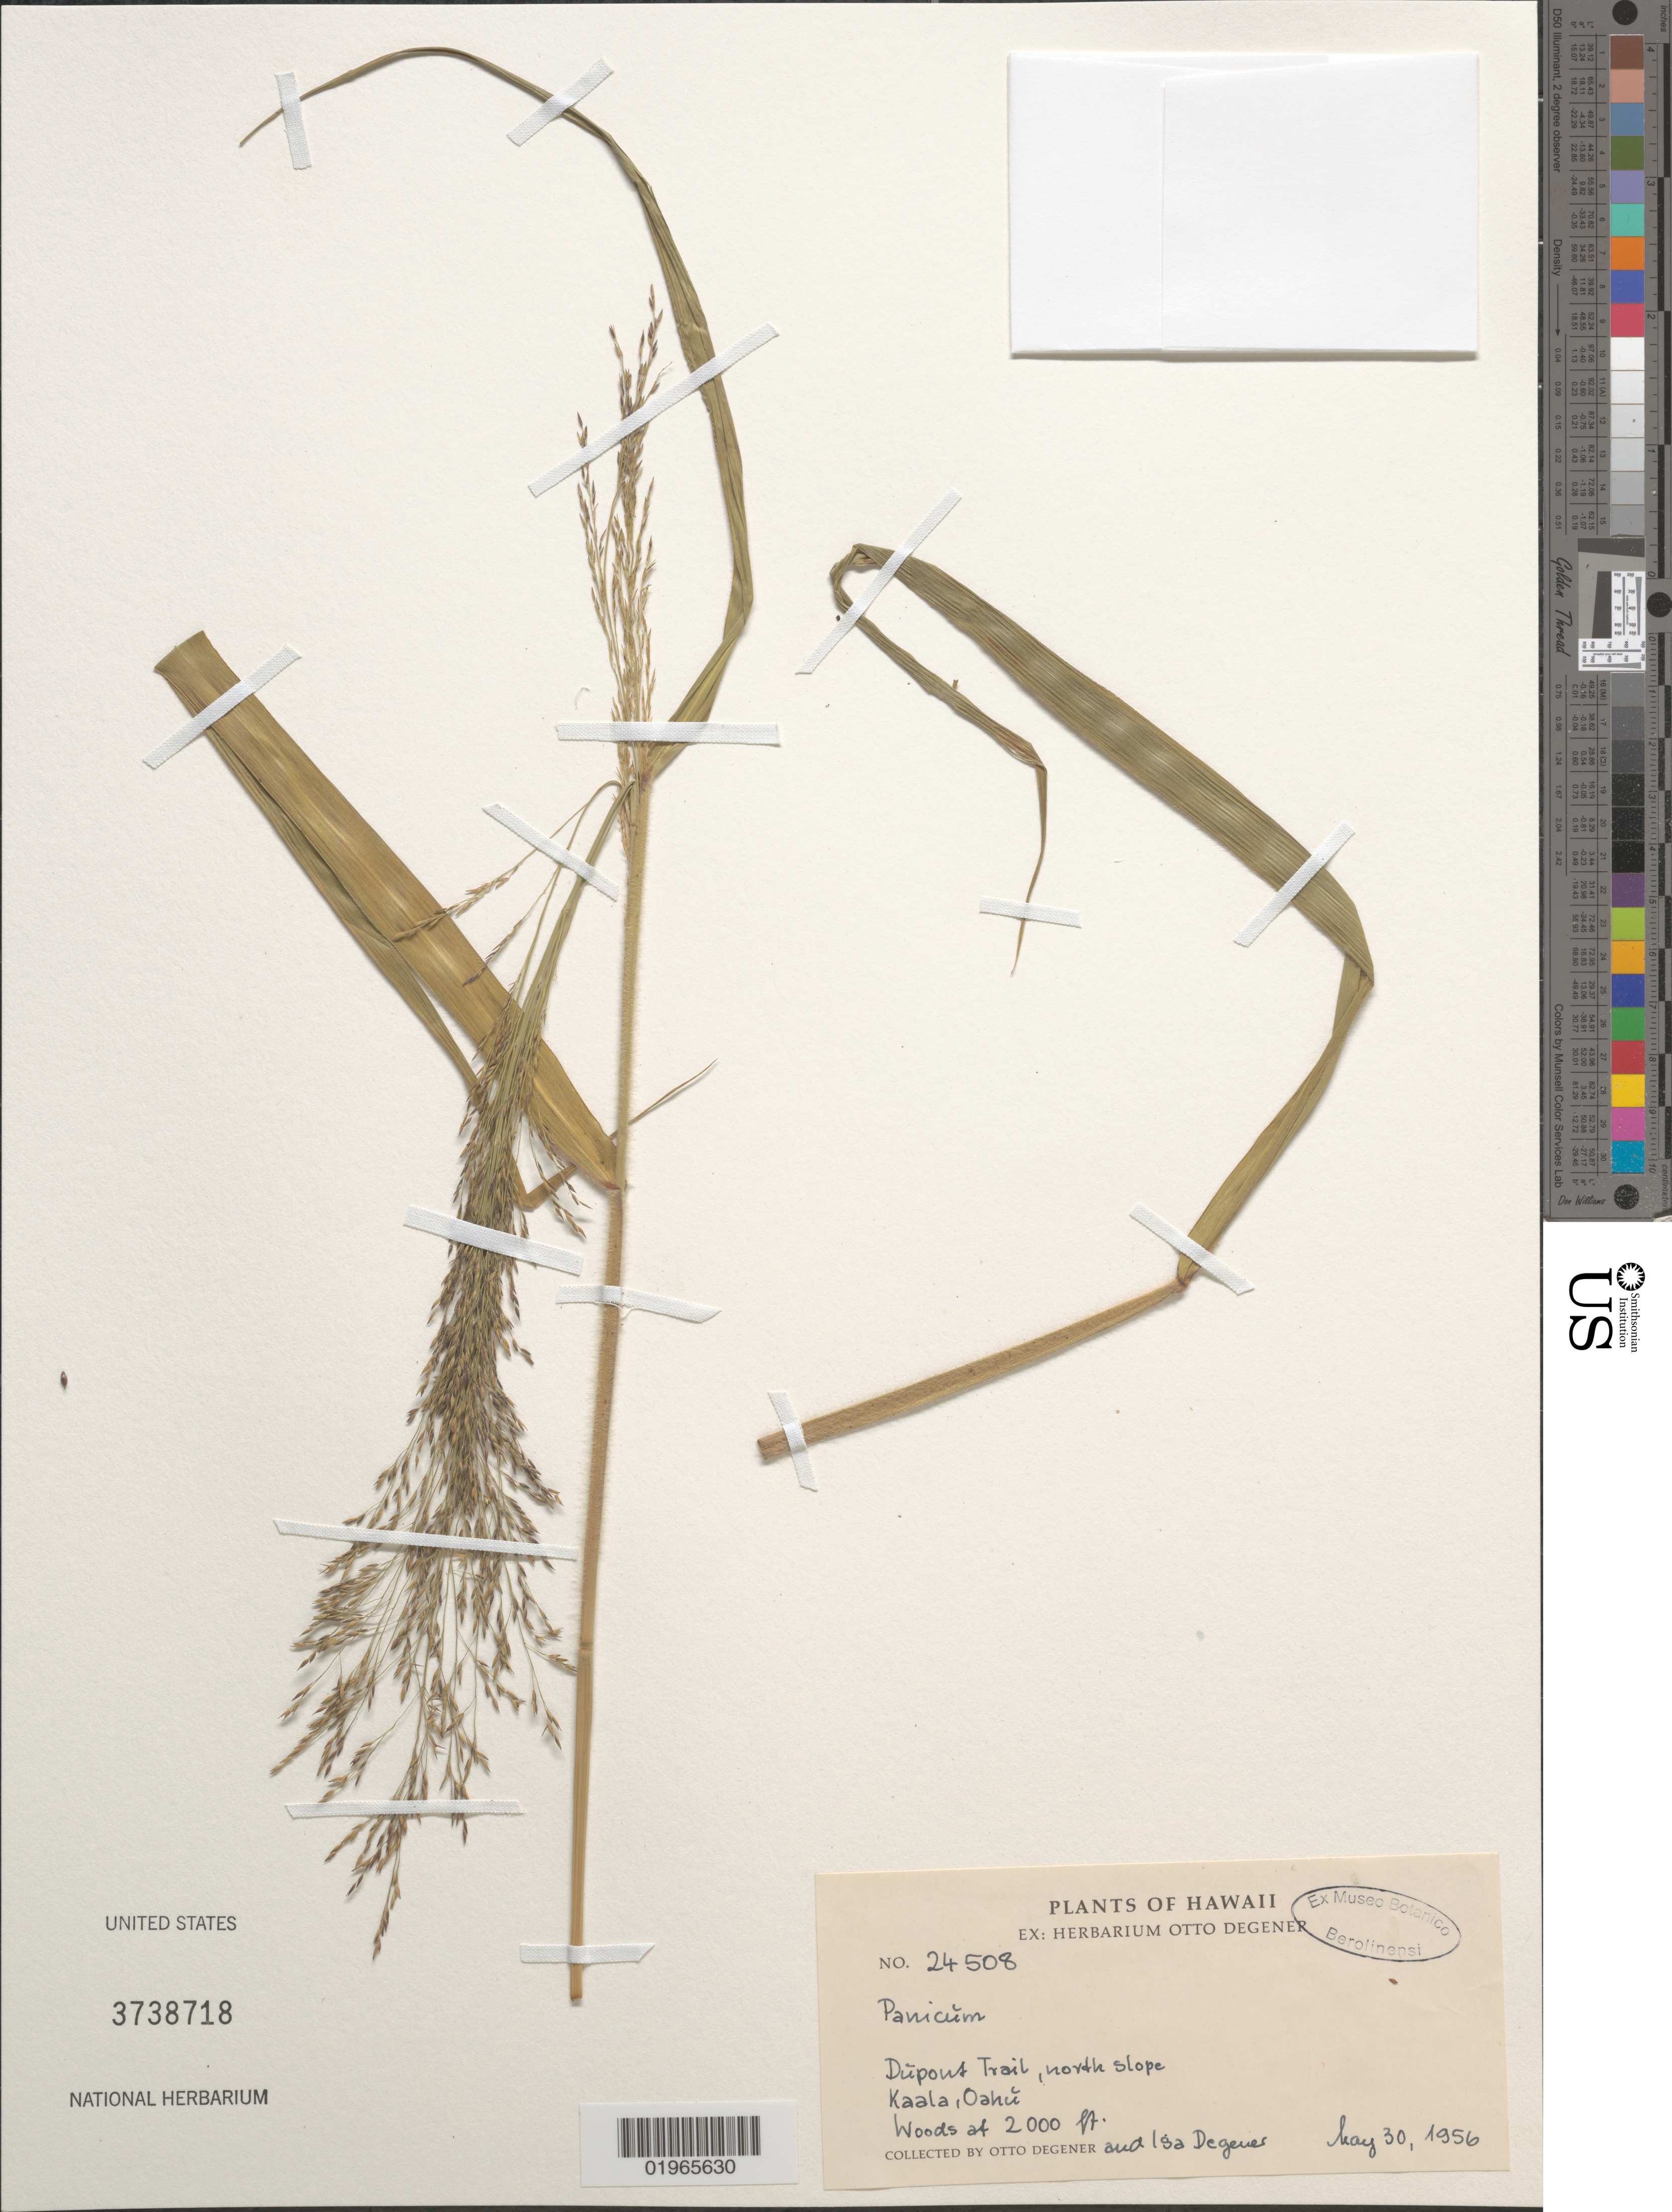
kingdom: Plantae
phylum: Tracheophyta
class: Liliopsida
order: Poales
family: Poaceae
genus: Panicum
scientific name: Panicum sp.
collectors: O. Degener & I. Degener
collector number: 24508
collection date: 1956-05-30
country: United States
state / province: Hawaii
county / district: Honolulu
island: Oahu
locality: Kaala, Dupont Trail, north slope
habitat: Woods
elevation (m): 610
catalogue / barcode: US 3738718